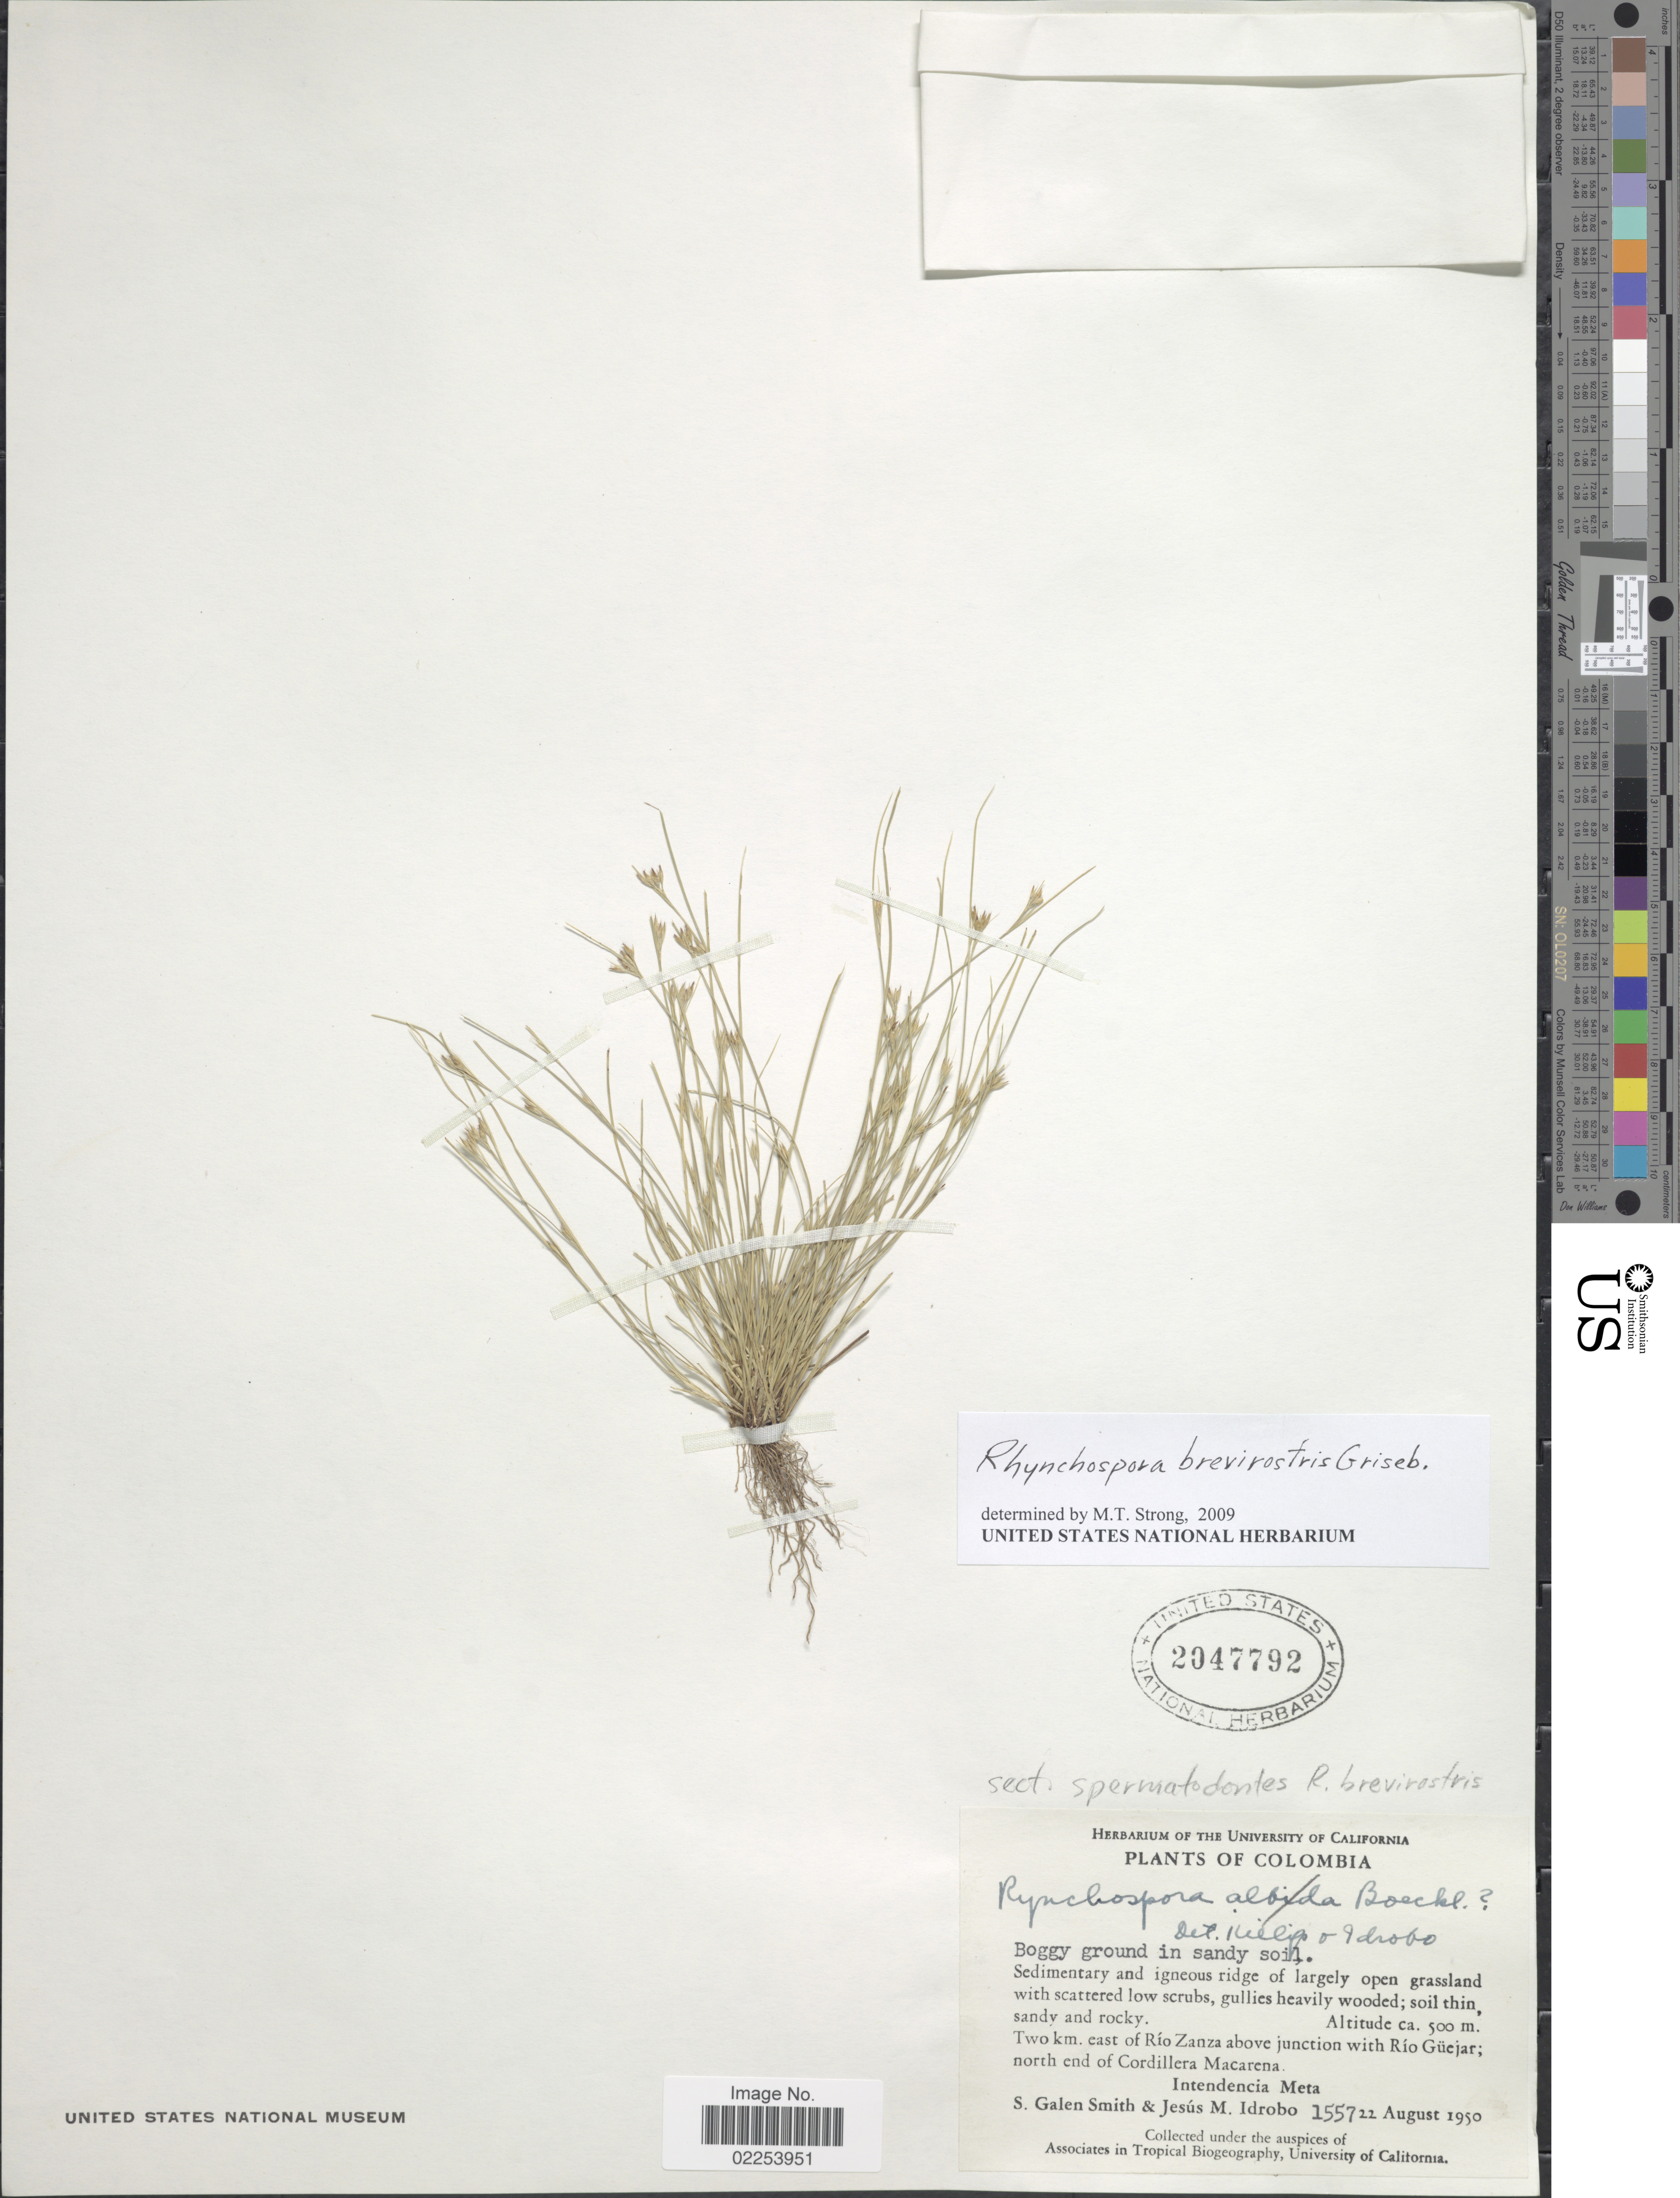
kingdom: Plantae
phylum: Tracheophyta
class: Liliopsida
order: Poales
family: Cyperaceae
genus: Rhynchospora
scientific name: Rhynchospora brevirostris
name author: Griseb.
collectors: S. G. Smith & J. M. Idrobo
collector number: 1557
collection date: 1950-08-22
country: Colombia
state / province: Meta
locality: Two km. east of Rio Zanza above junction with Rio Guejar; north end of Cordillera Macarena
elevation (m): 500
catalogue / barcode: US 2047792